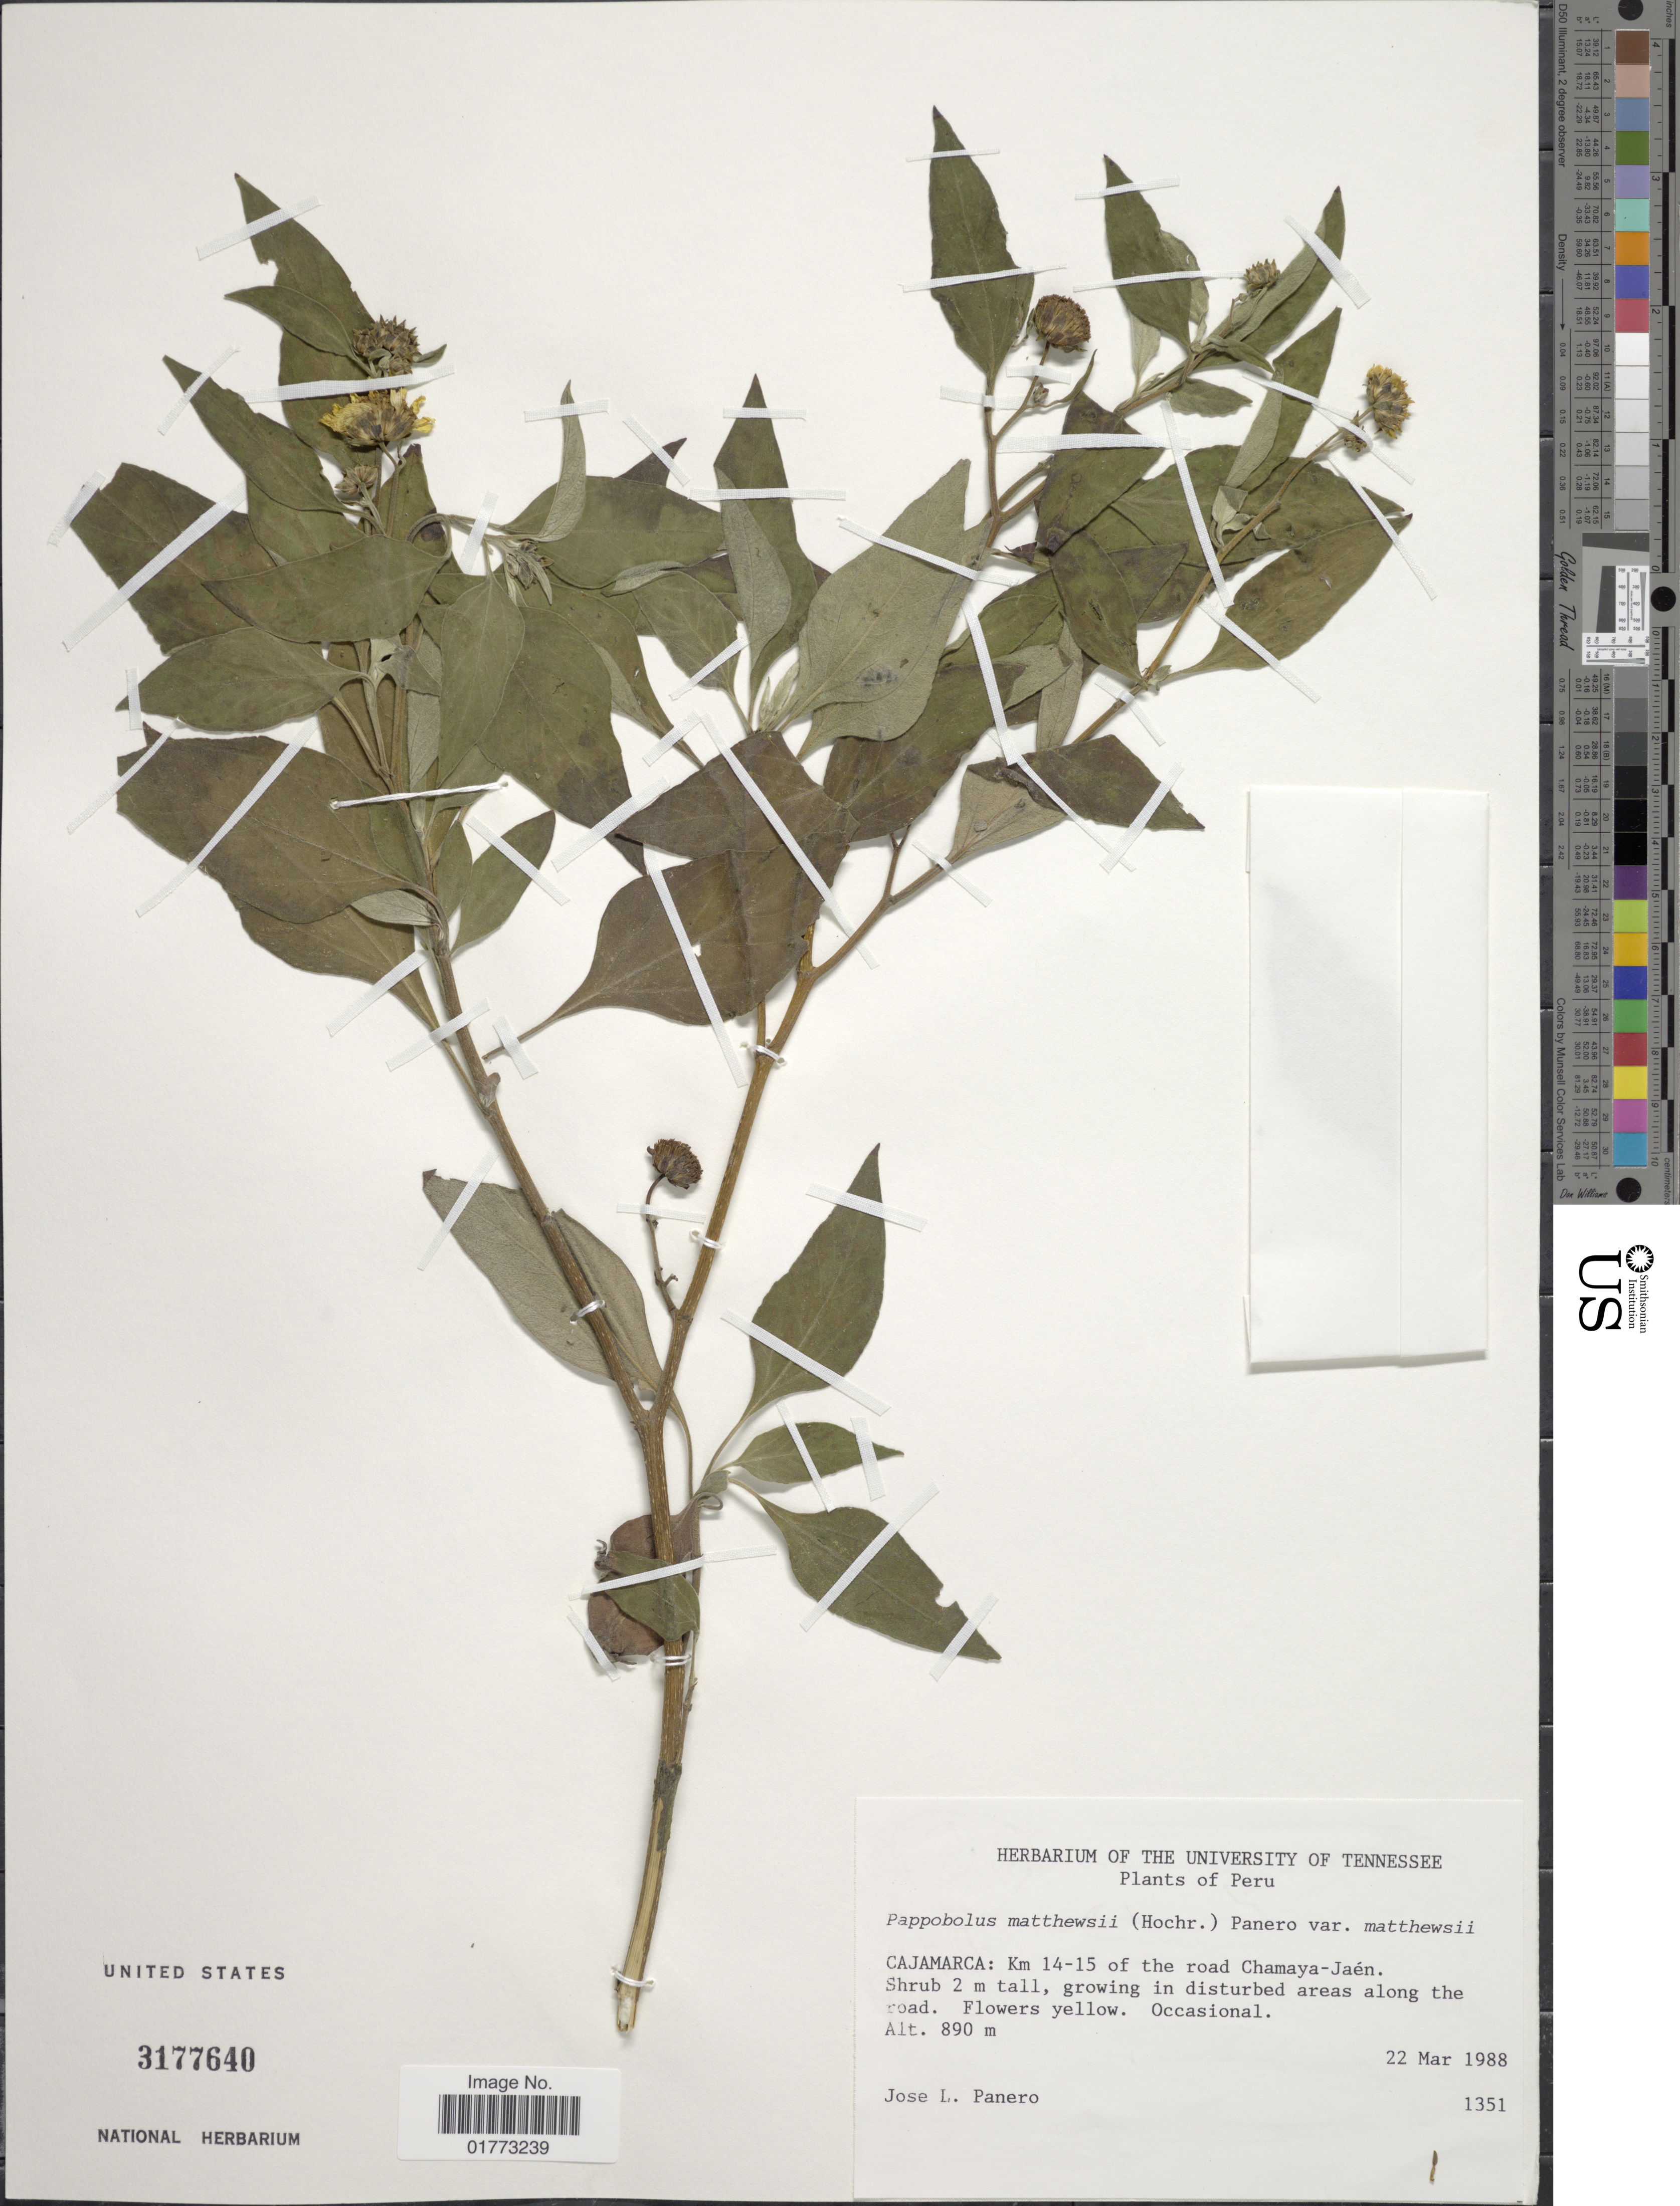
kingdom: Plantae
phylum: Tracheophyta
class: Magnoliopsida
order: Asterales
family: Asteraceae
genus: Pappobolus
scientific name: Pappobolus matthewsii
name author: (Hochr.) Panero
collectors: J. L. Panero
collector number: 1351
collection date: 1988-03-22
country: Peru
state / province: Cajamarca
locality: Km 14-15 of the road Chamaya-Jaén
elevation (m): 890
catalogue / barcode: US 3177640